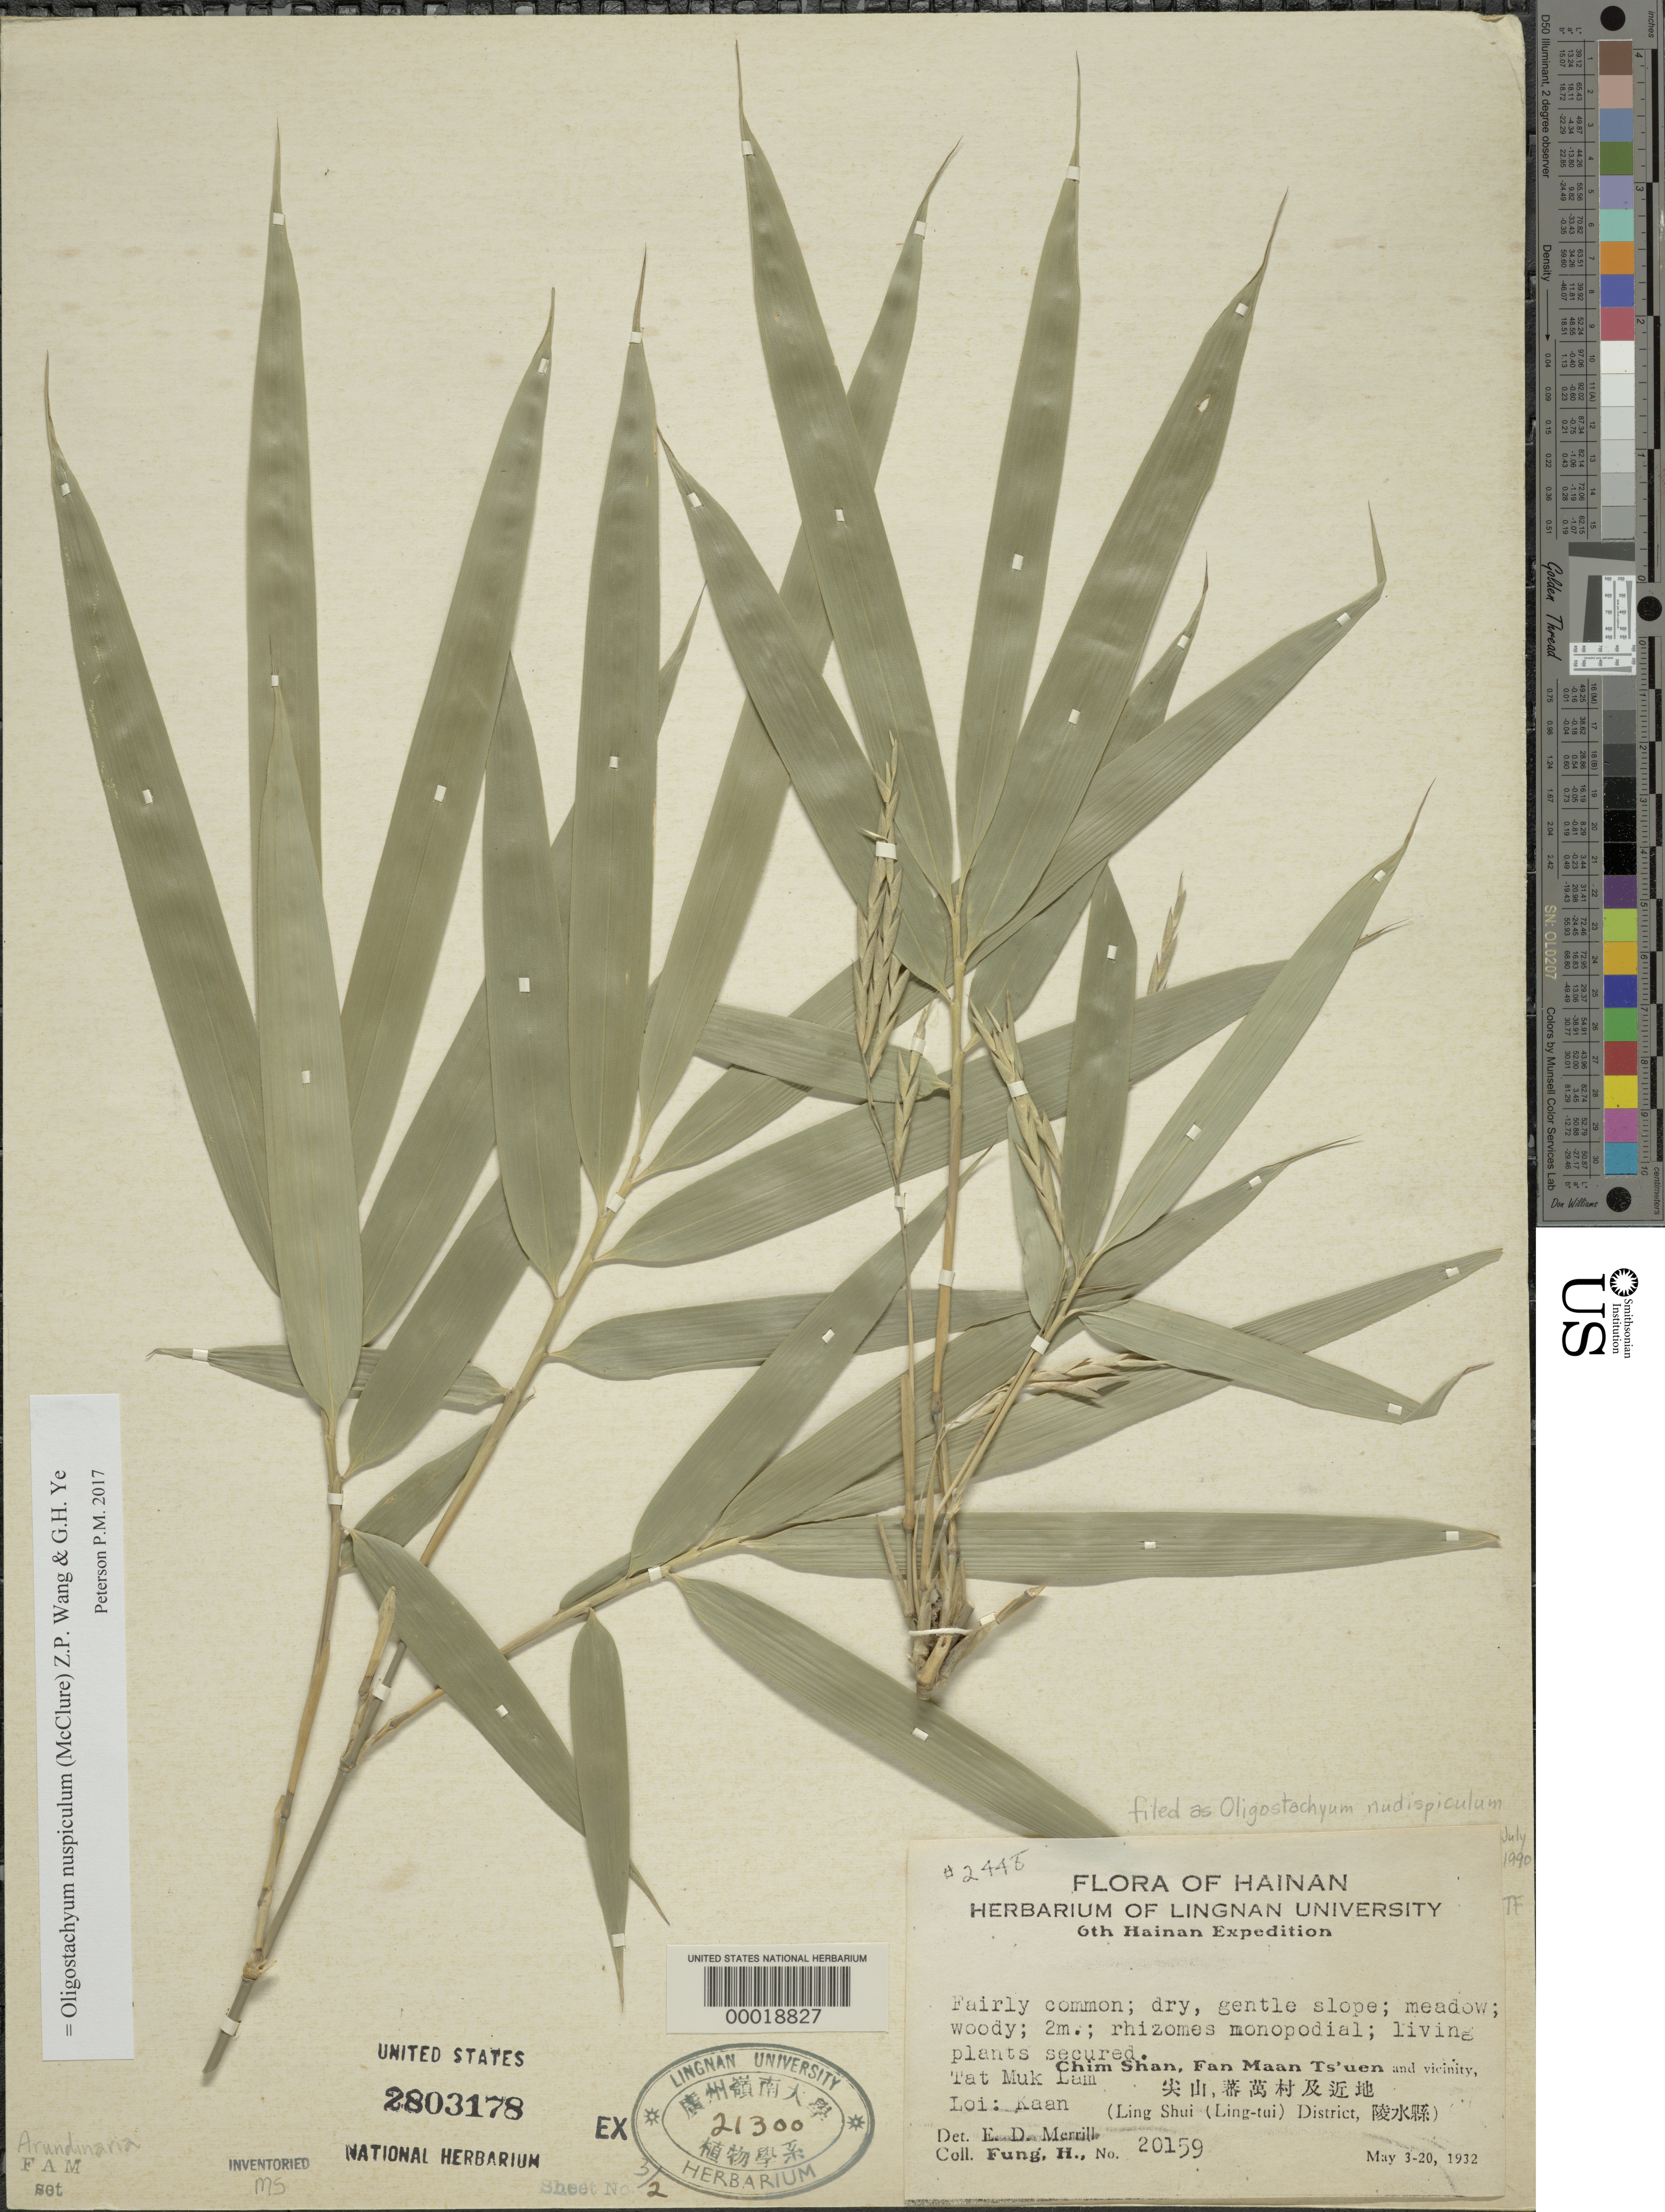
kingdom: Plantae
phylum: Tracheophyta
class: Liliopsida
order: Poales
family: Poaceae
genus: Oligostachyum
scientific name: Oligostachyum nuspiculum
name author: (McClure) Z.P. Wang & G.H. Ye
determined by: Poaceae Reorganization Project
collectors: H. L. Fung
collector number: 20159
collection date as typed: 03 May 1932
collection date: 1932-05-03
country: China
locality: Chim shan, fan maan ts'uen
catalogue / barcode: US 2803178